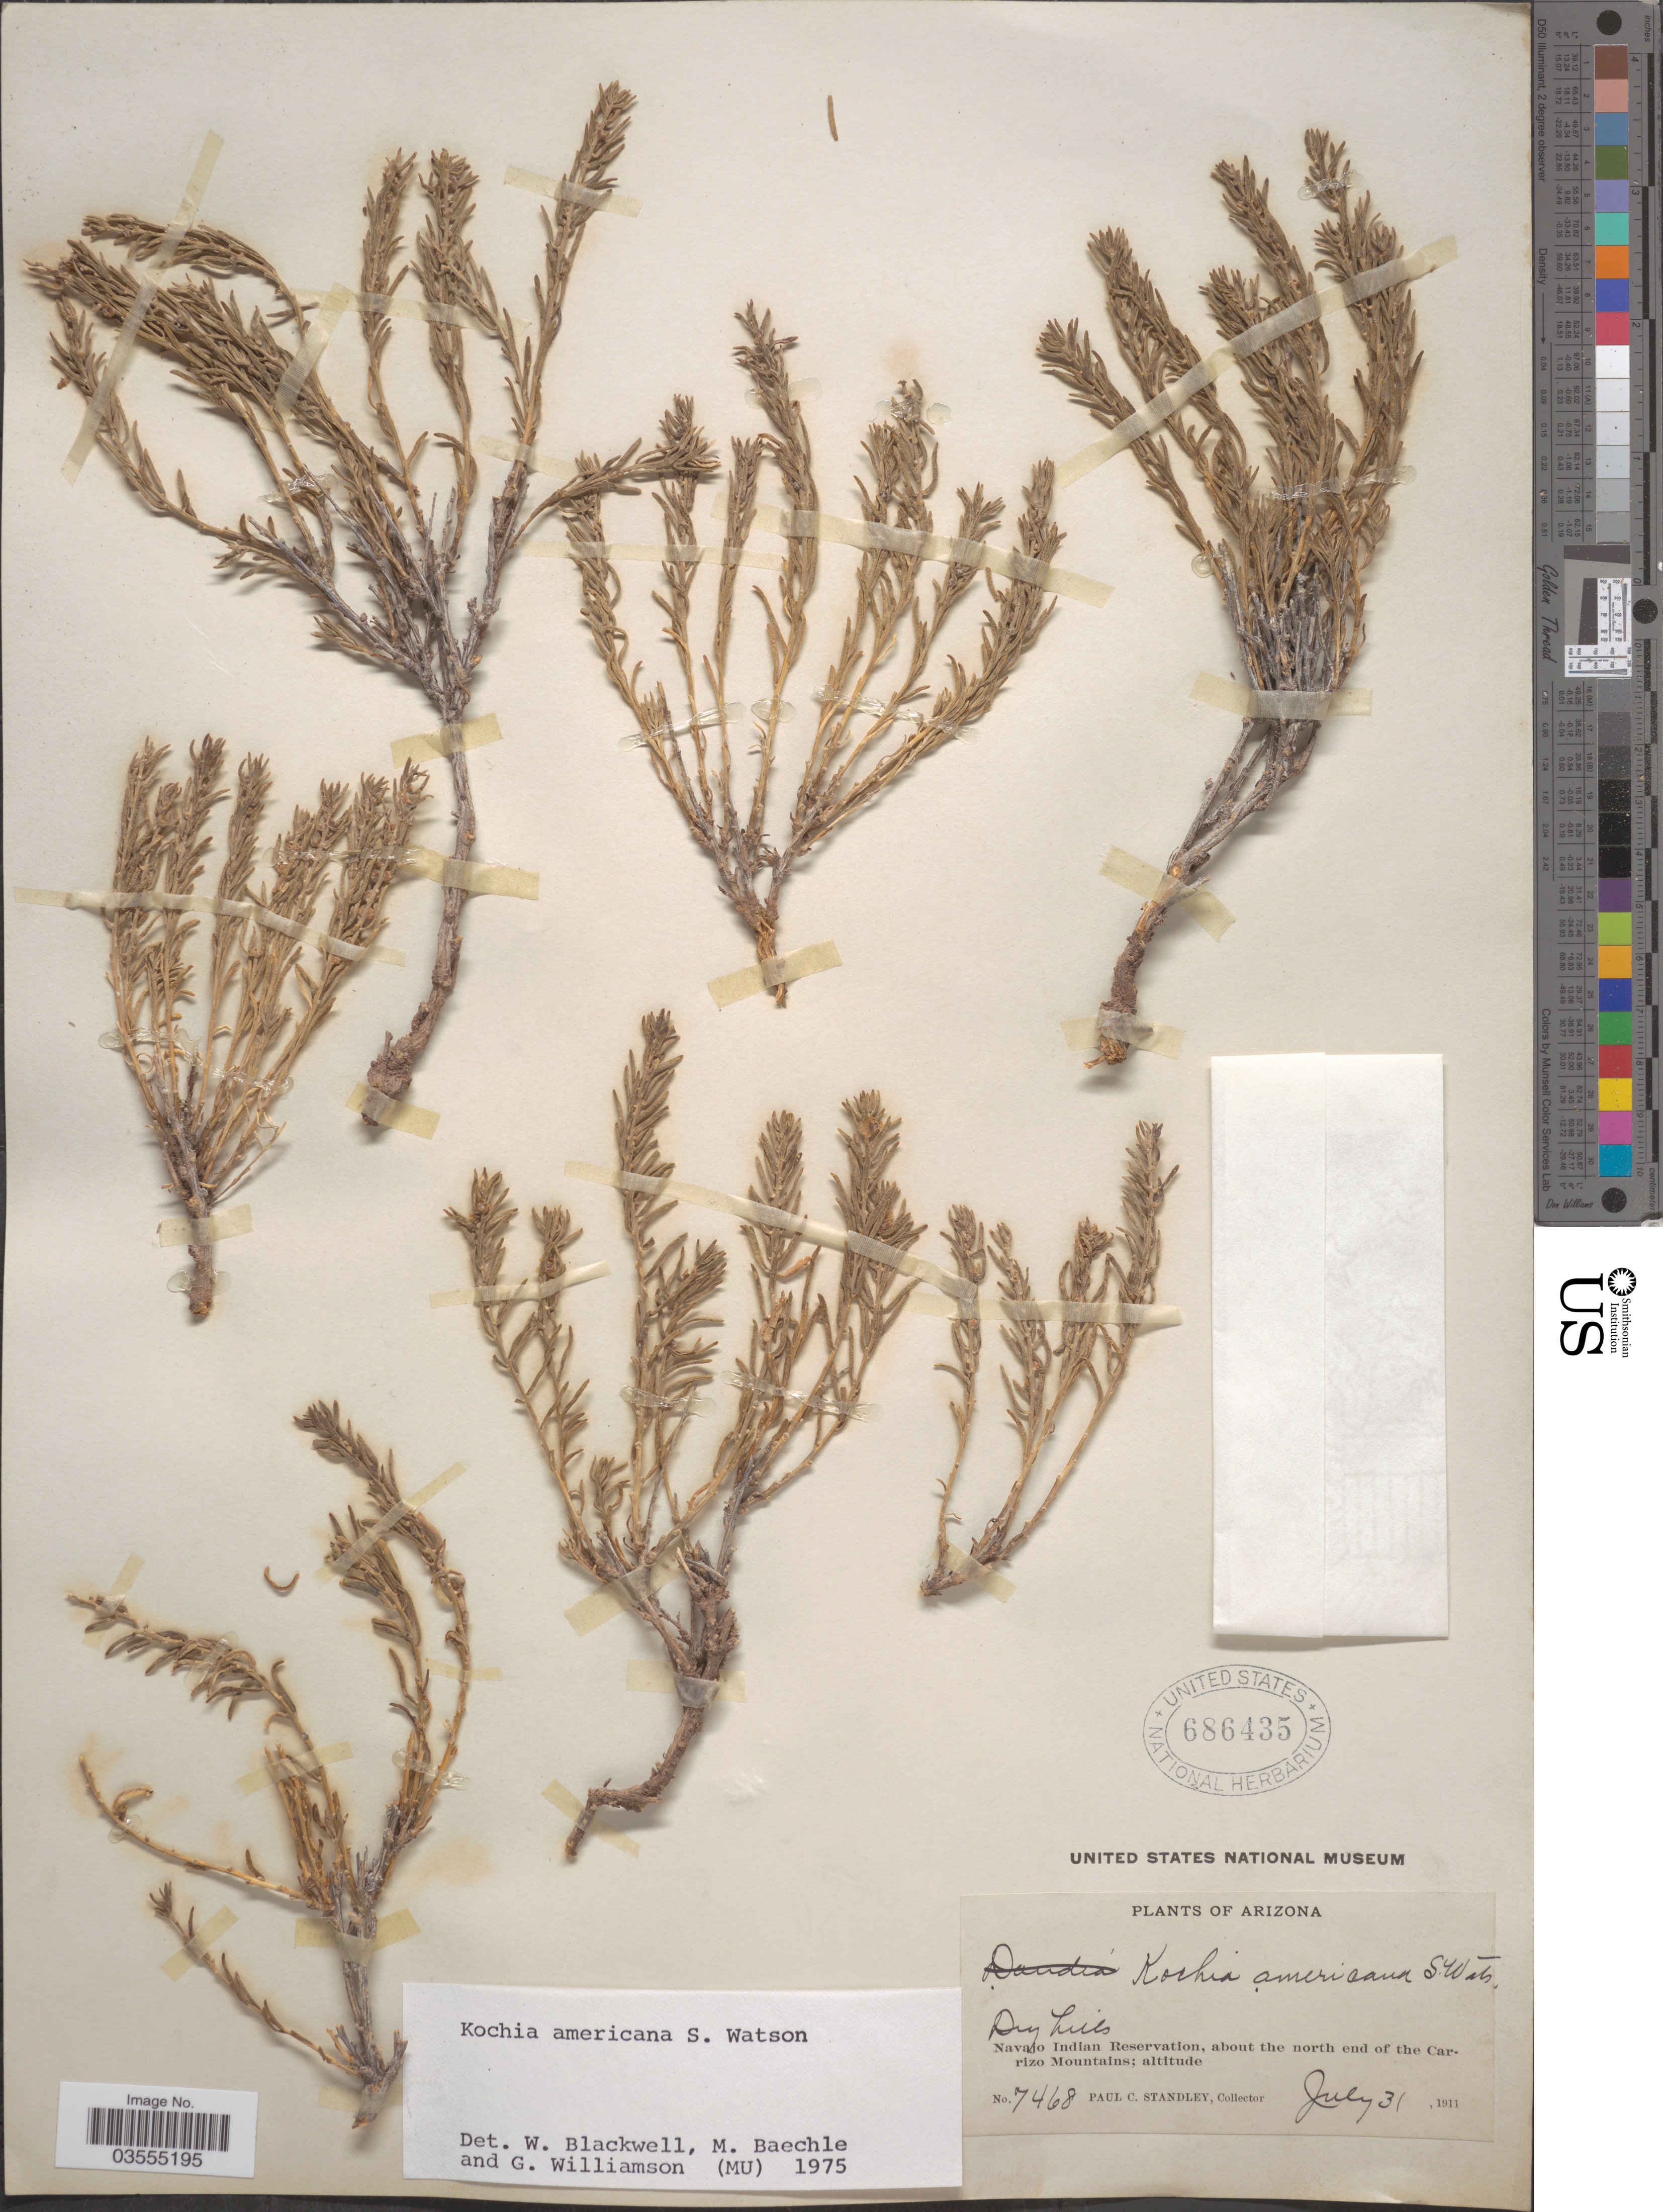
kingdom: Plantae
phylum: Tracheophyta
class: Magnoliopsida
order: Caryophyllales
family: Amaranthaceae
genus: Neokochia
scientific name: Neokochia americana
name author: (S. Watson) G.L. Chu & S.C. Sand.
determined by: U.S. National Herbarium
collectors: P. C. Standley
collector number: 7468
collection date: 1911-07-31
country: United States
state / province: Arizona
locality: Navajo Indian Reservation, about the north end of the Carrizo Mountains.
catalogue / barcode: US 686435